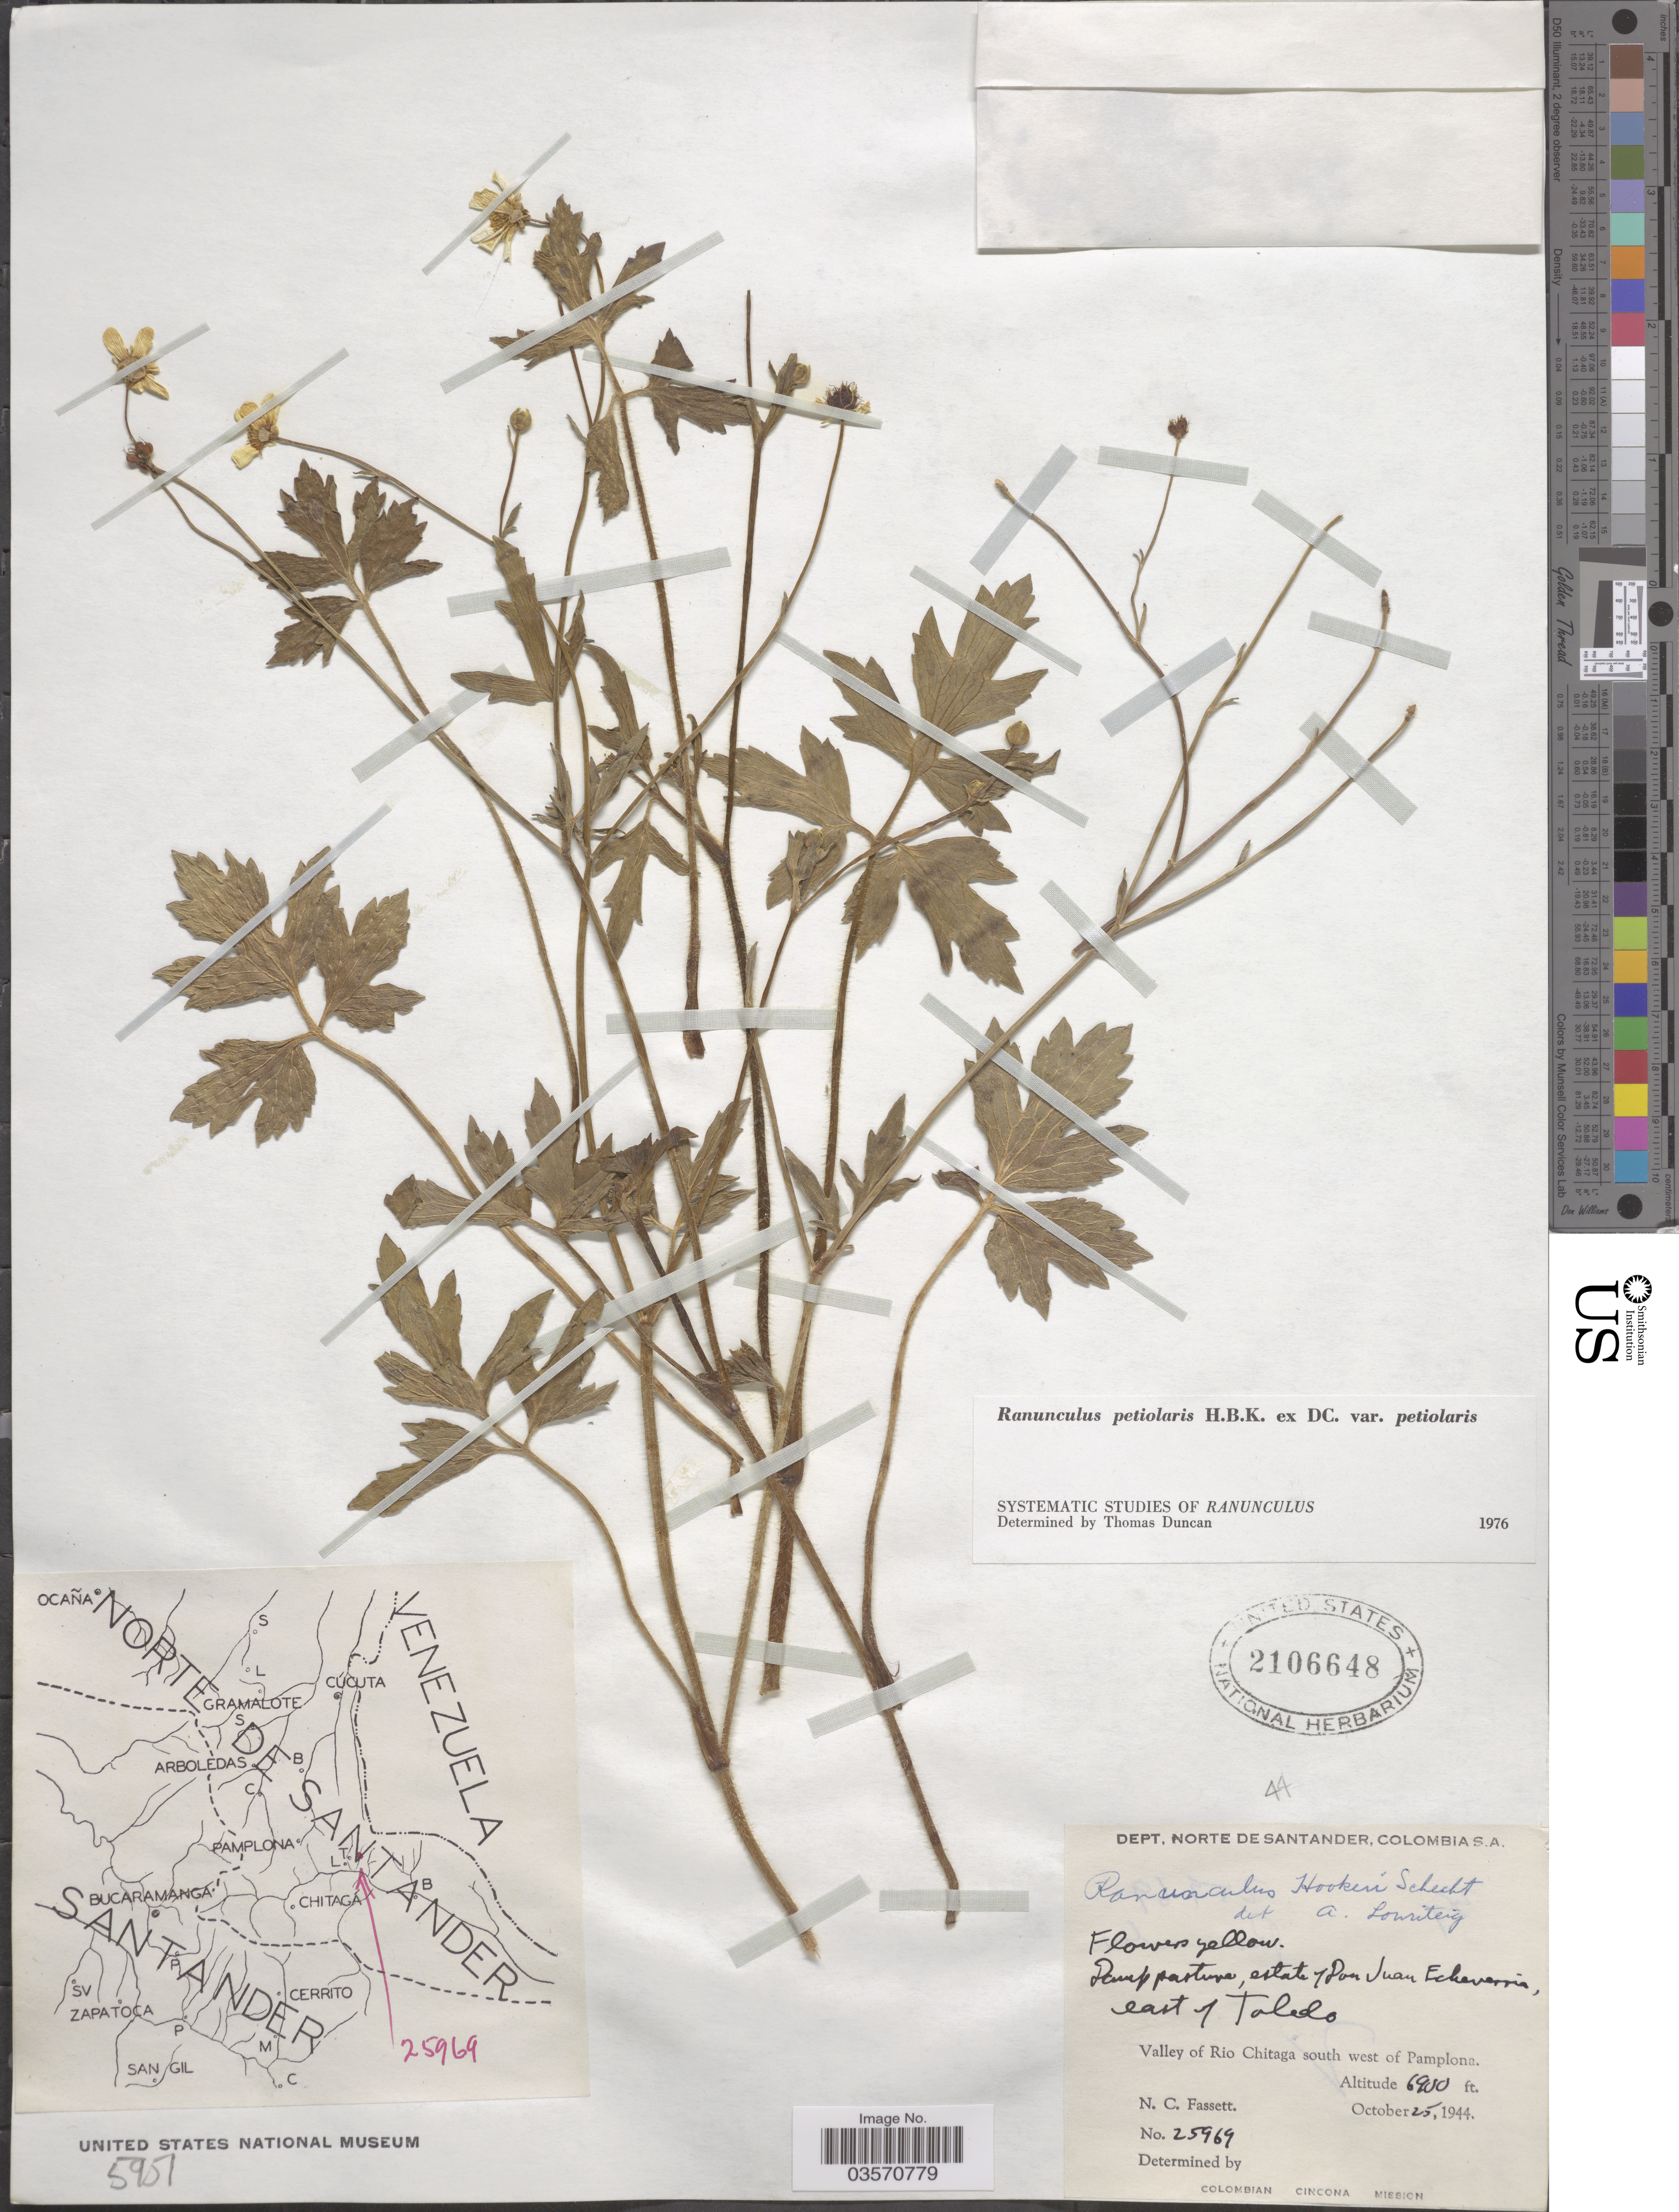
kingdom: Plantae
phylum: Tracheophyta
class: Magnoliopsida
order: Ranunculales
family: Ranunculaceae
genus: Ranunculus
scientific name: Ranunculus petiolaris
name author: Kunth ex DC.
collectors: N. C. Fassett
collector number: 25964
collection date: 1944-10-25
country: Colombia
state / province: Norte de Santander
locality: Damp pasture, estate of Don Juan Echaverria, east of Talolo. Dept. Norte de Santander. Valley of Rio Chitaga south west of Pamplona.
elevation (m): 2103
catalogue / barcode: US 2106648